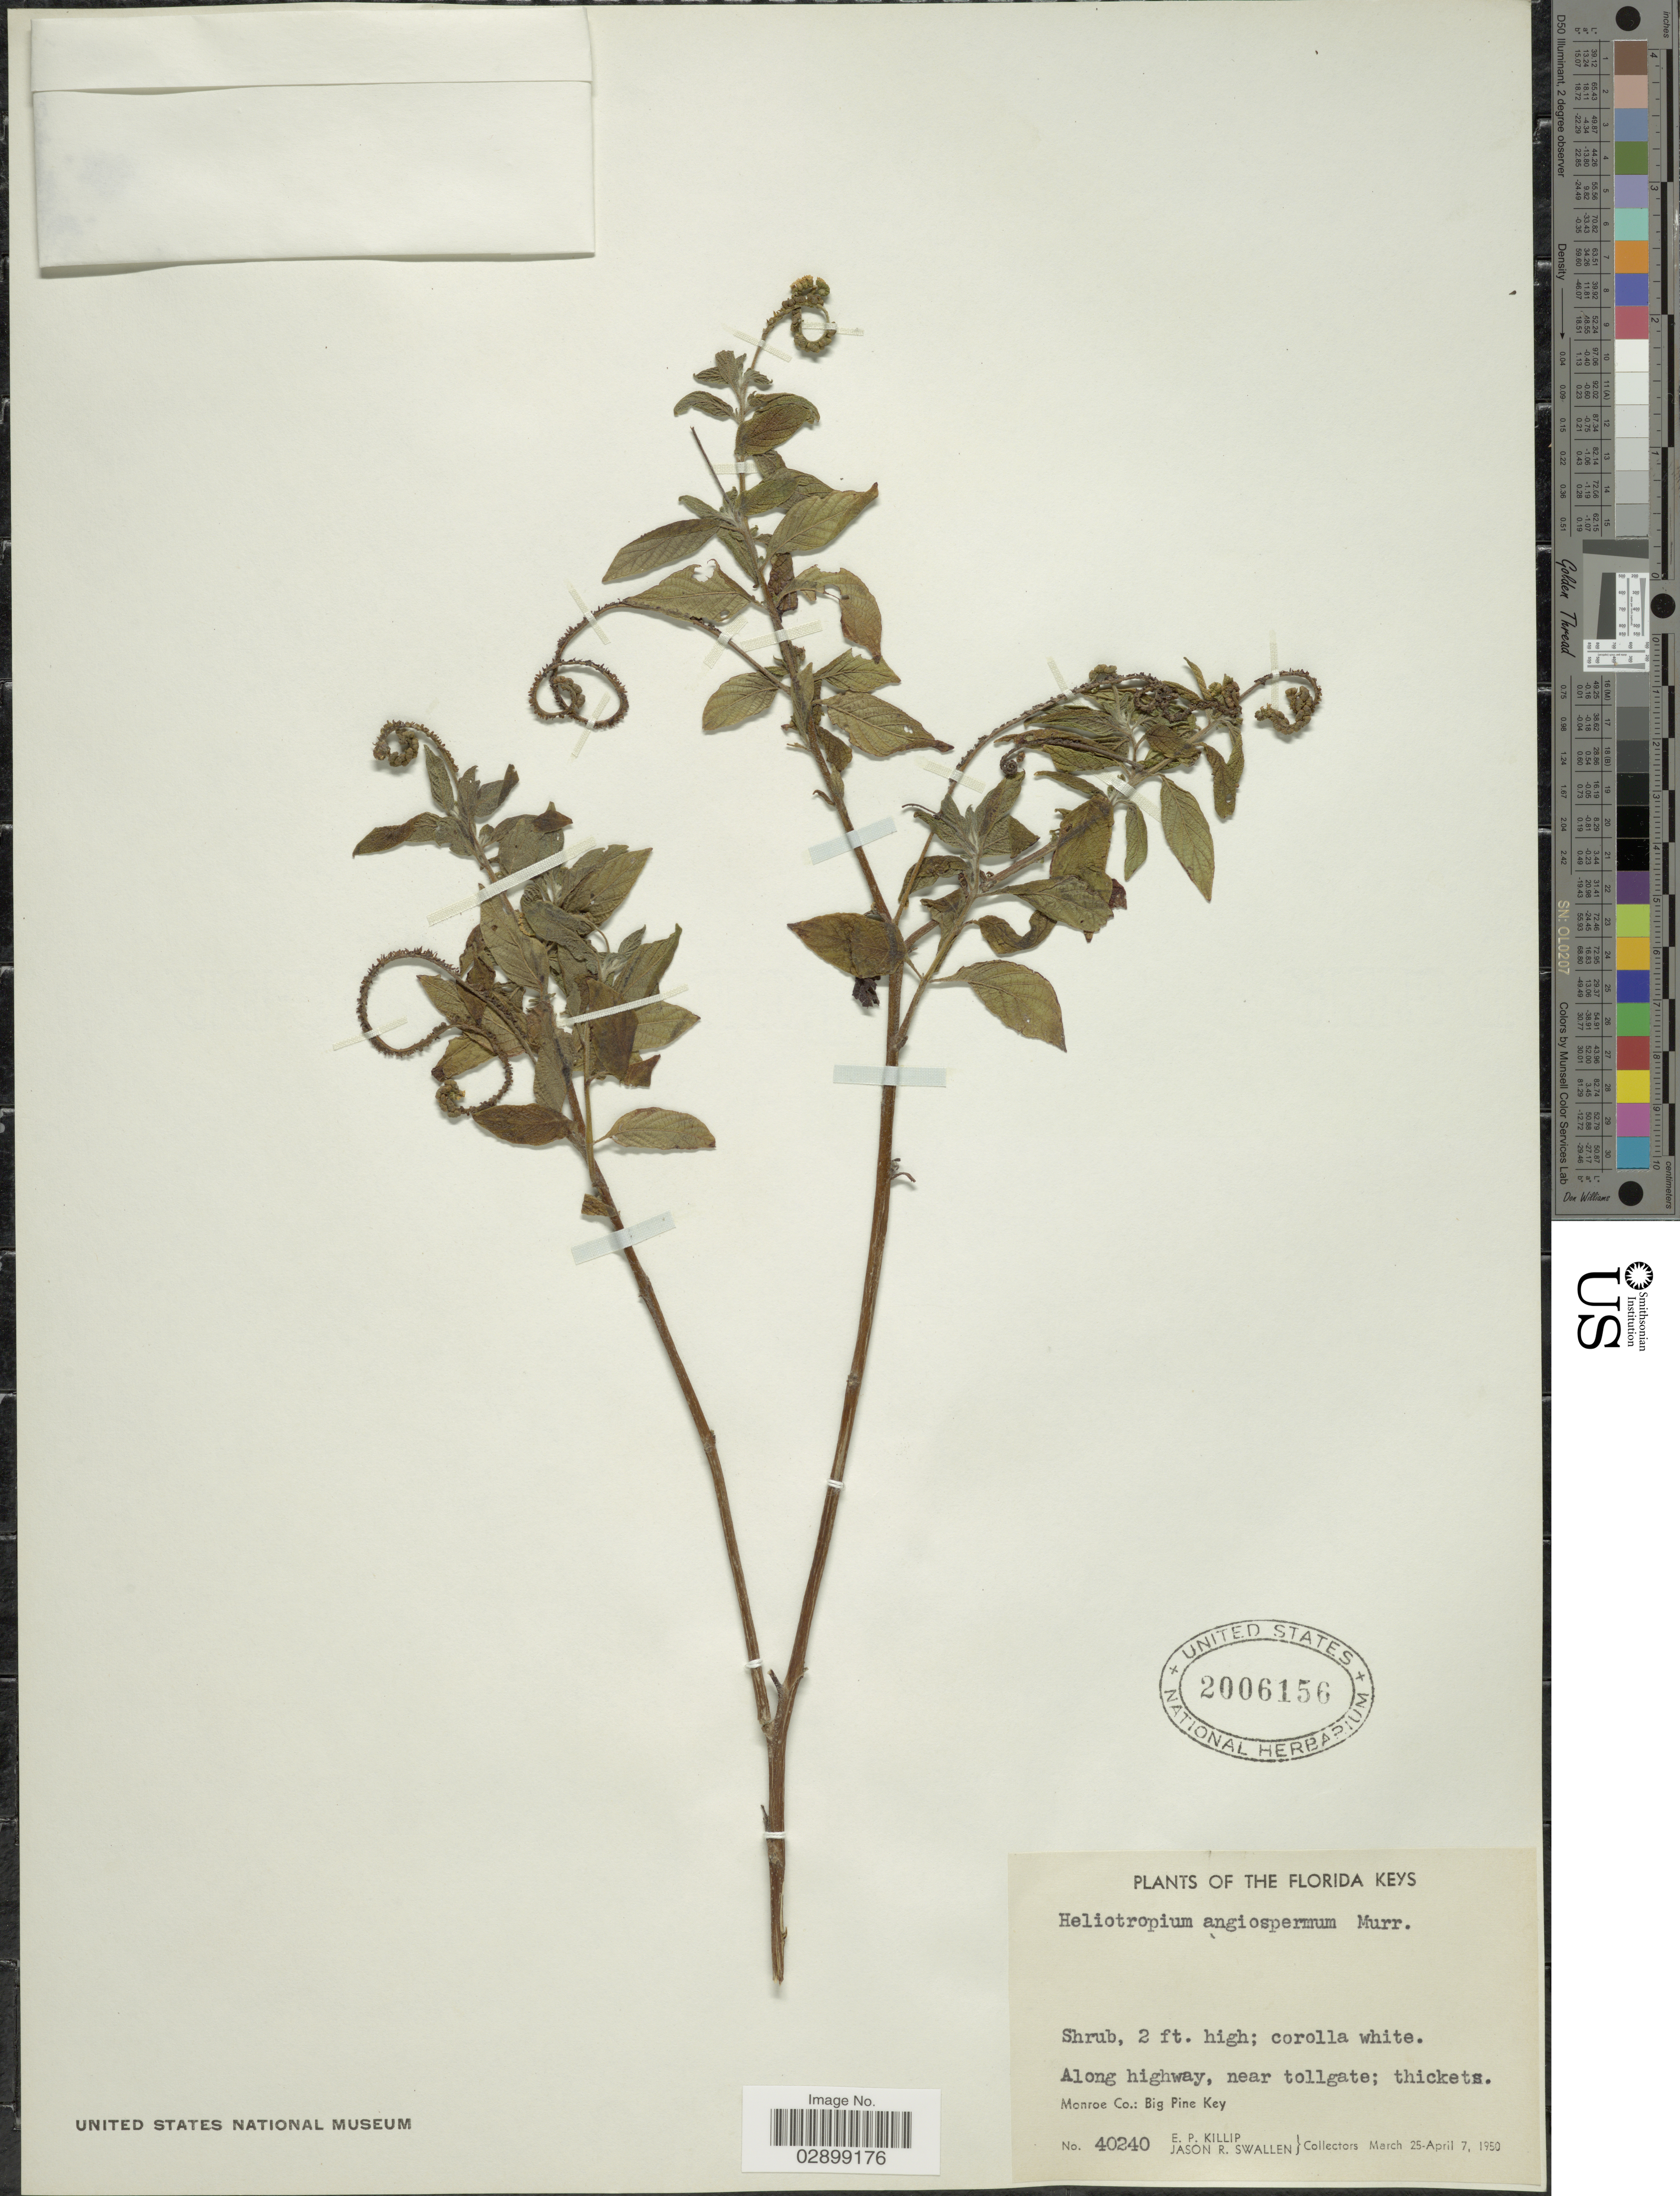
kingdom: Plantae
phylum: Tracheophyta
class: Magnoliopsida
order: Boraginales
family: Heliotropiaceae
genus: Heliotropium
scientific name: Heliotropium angiospermum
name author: Murray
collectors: E. P. Killip & J. R. Swallen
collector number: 40240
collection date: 1950-03-25/1950-04-07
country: United States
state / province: Florida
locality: Florida Keys. Along highway, near tollgate. Monroe Co.: Big Pine Key.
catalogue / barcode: US 2006156